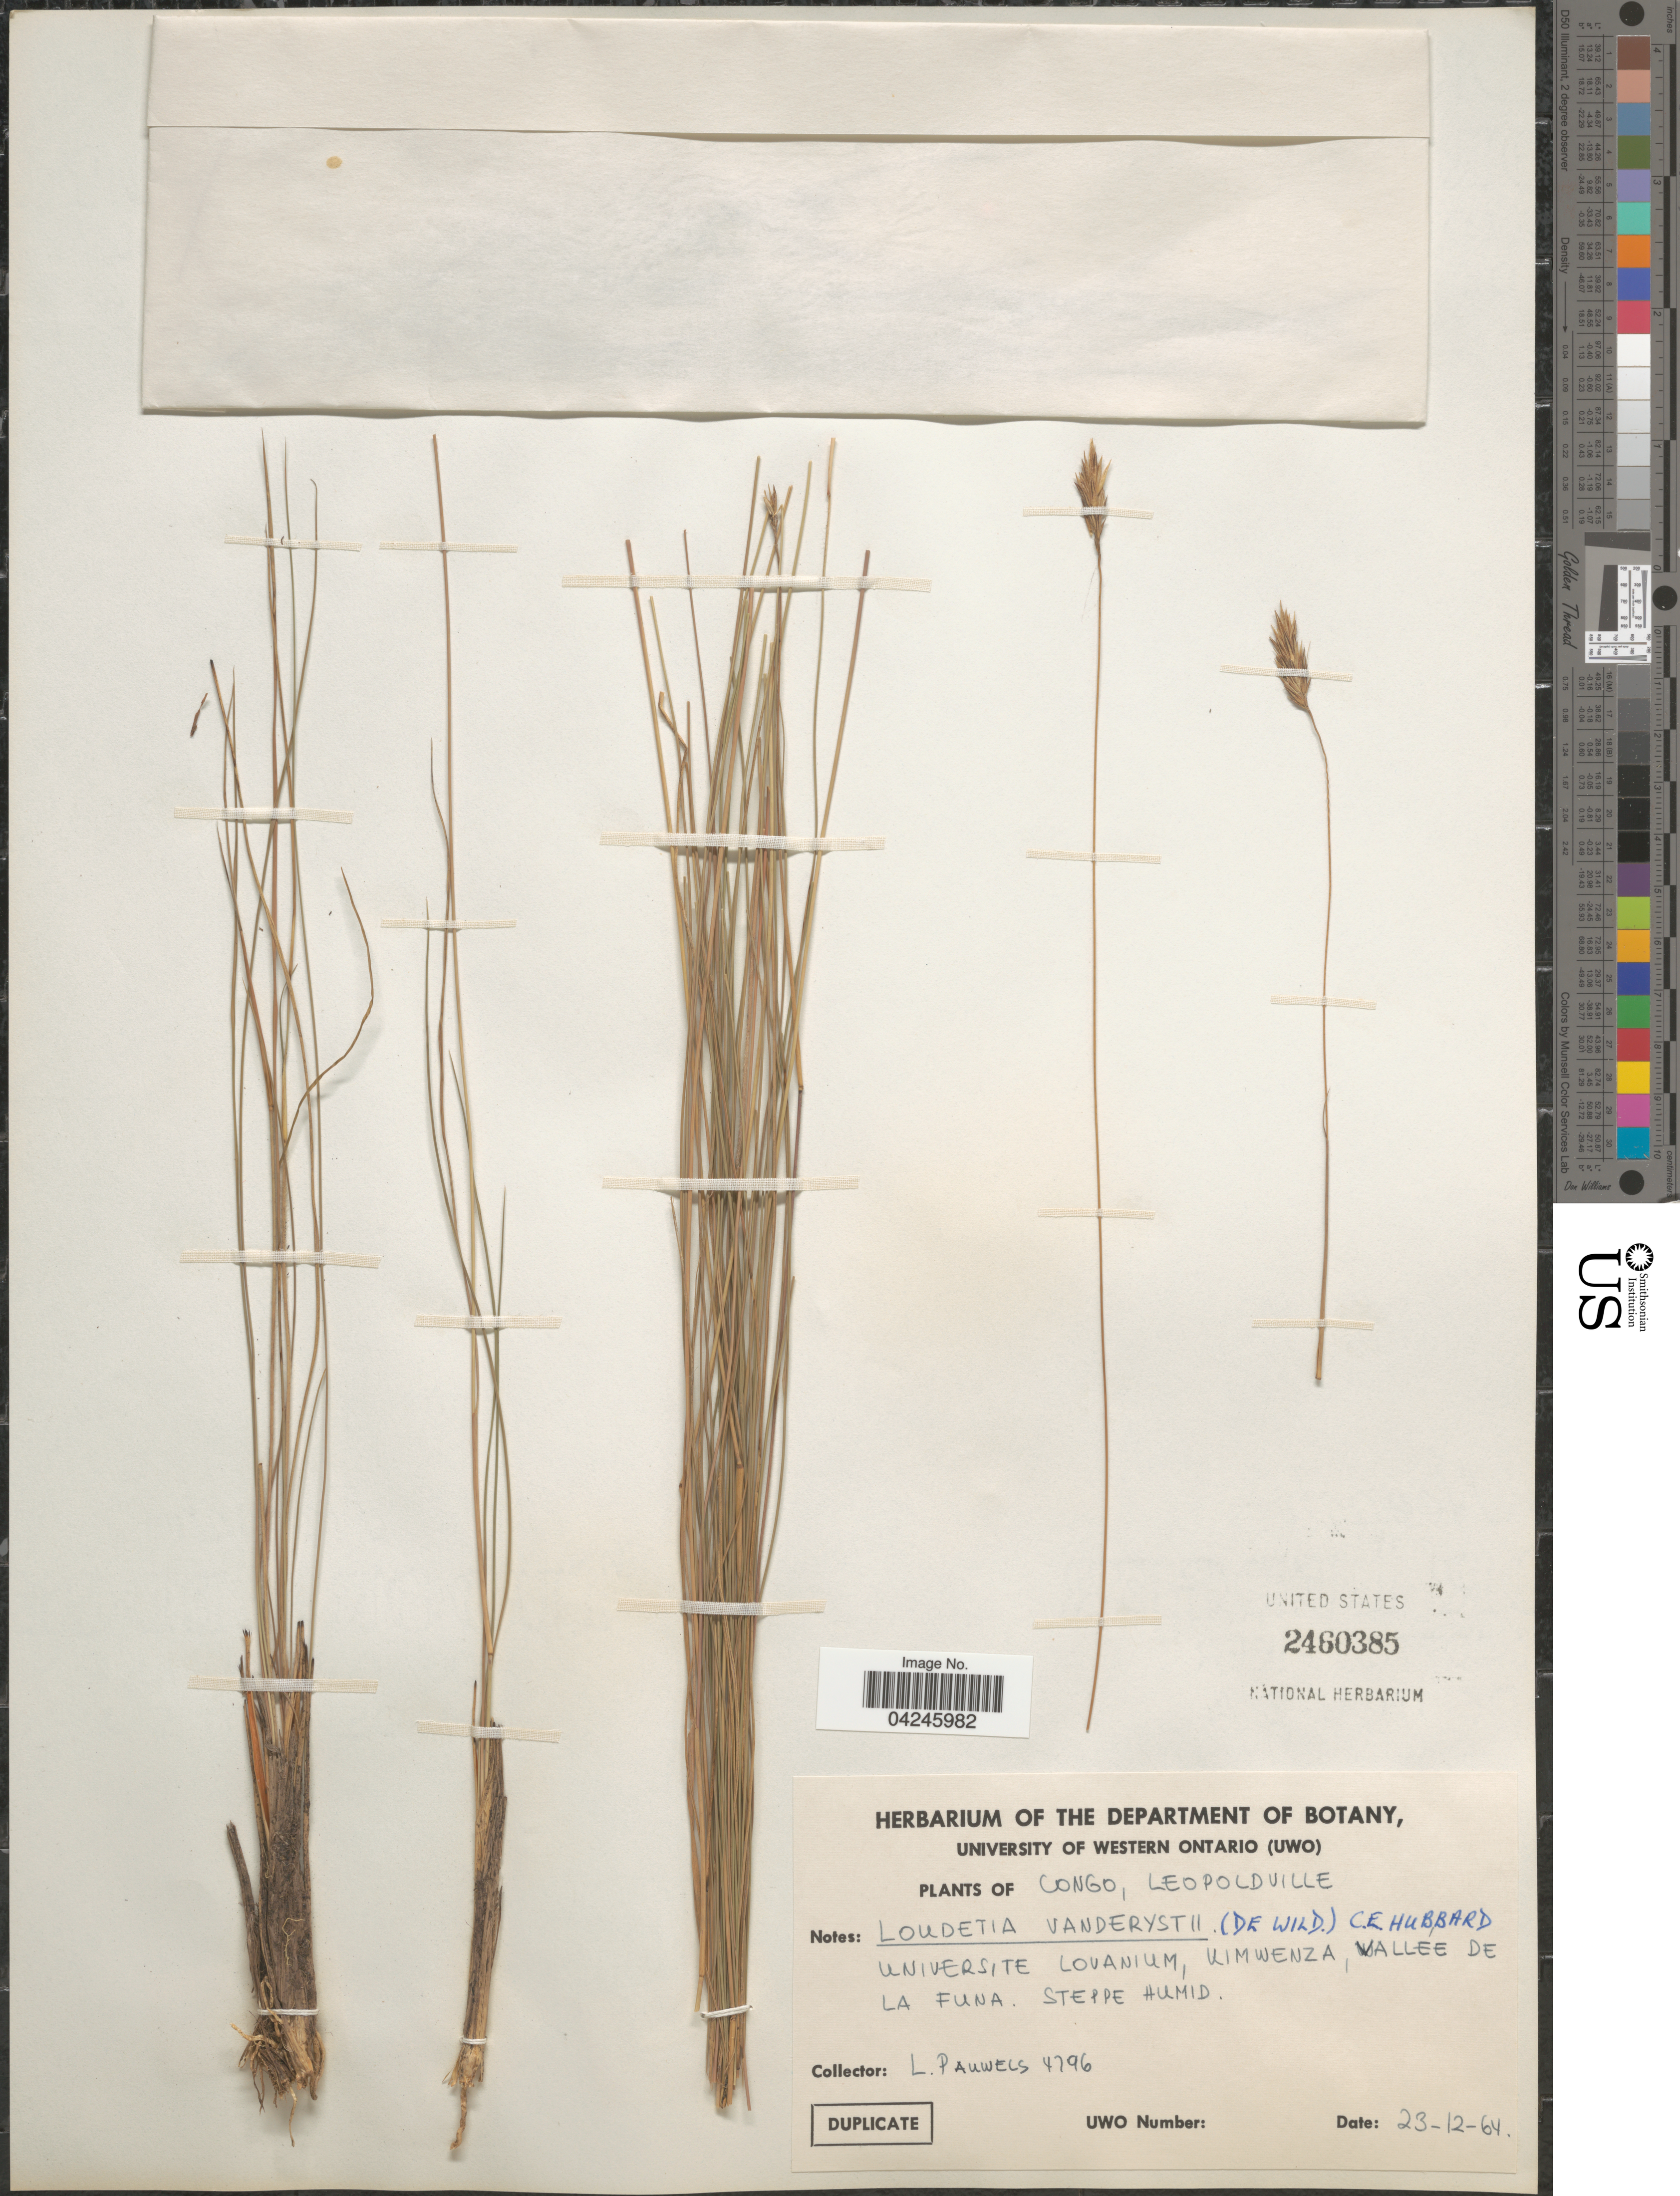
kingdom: Plantae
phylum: Tracheophyta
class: Liliopsida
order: Poales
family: Poaceae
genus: Loudetia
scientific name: Loudetia vanderystii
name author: (De Wild.) C. E. Hubb.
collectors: L. Pauwels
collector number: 4796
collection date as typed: Transcribed d/m/y: 23/12/64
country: Congo, Democratic Republic of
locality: Congo, Leopoldville. Universite Lovanium, Kimwenza, Vallee de la Funa. Steppe Humid.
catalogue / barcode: US 2460385